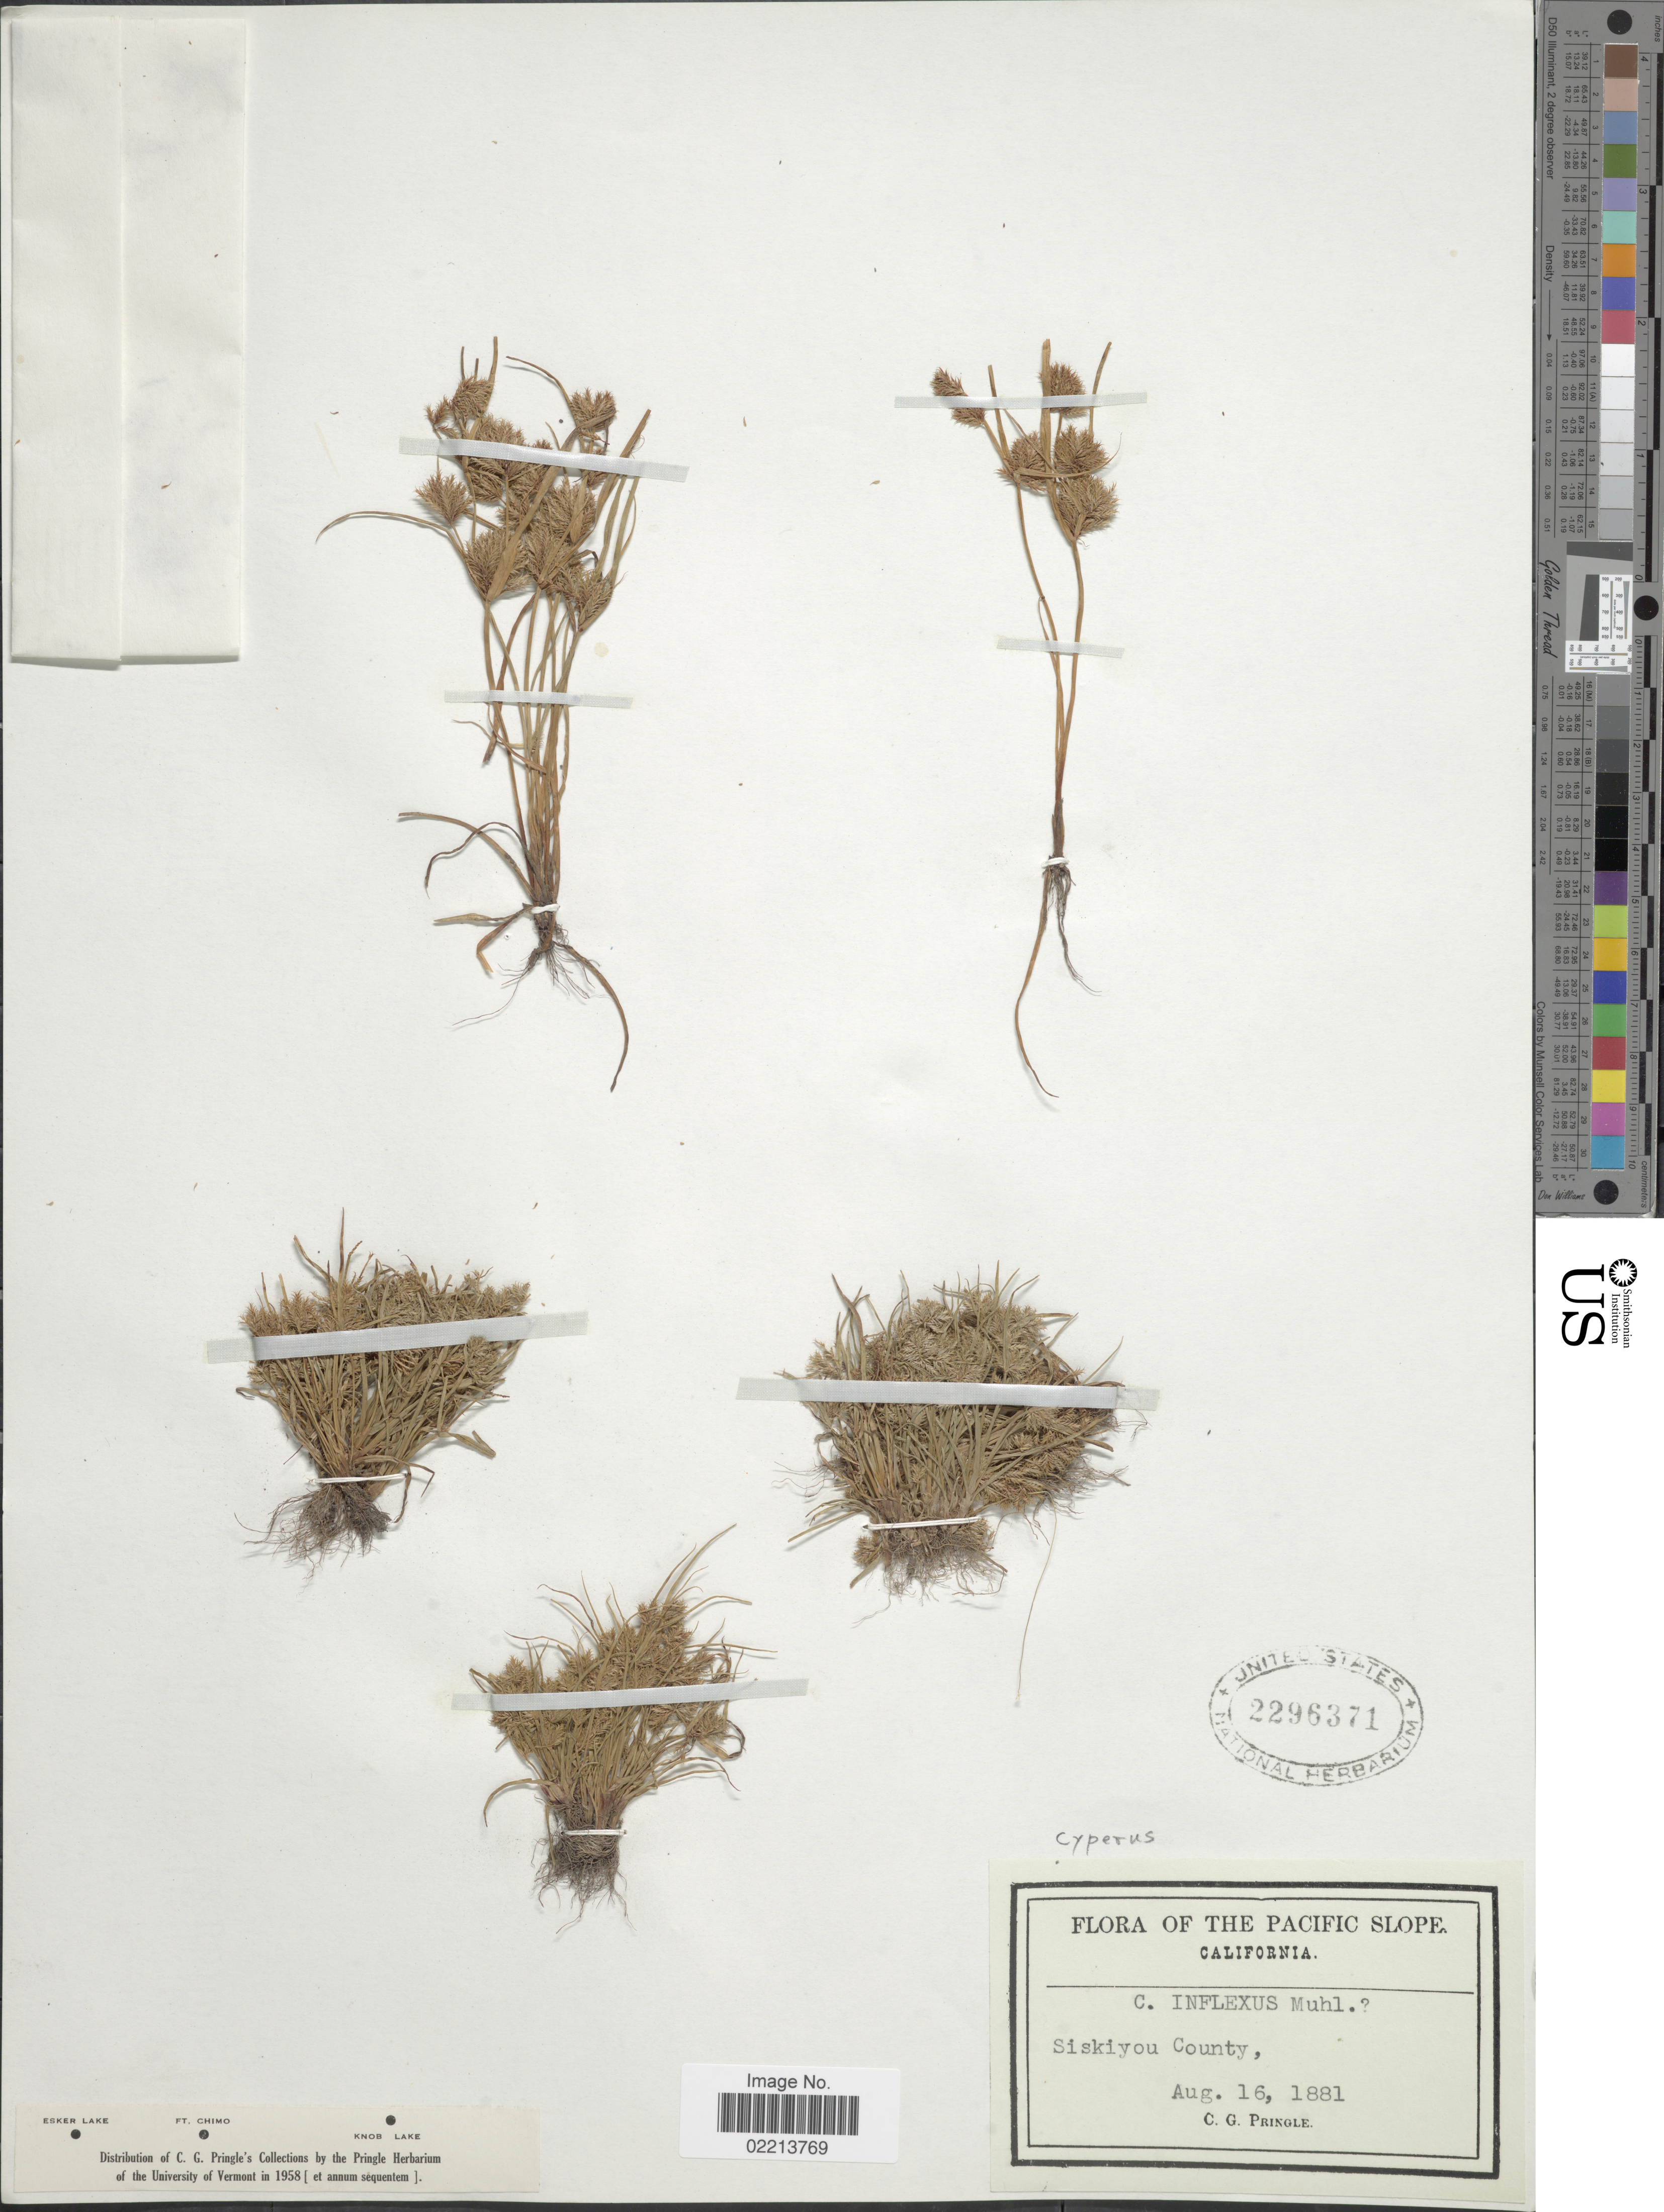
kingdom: Plantae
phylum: Tracheophyta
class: Liliopsida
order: Poales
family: Cyperaceae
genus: Cyperus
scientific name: Cyperus squarrosus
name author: L.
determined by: Strong, Mark T., (BOT), Smithsonian Institution - National Museum of Natural History (UNITED STATES)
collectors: C. G. Pringle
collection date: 1881-08-16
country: United States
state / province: California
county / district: Siskiyou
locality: Pacific Slope, Siskiyou County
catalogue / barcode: US 2296371